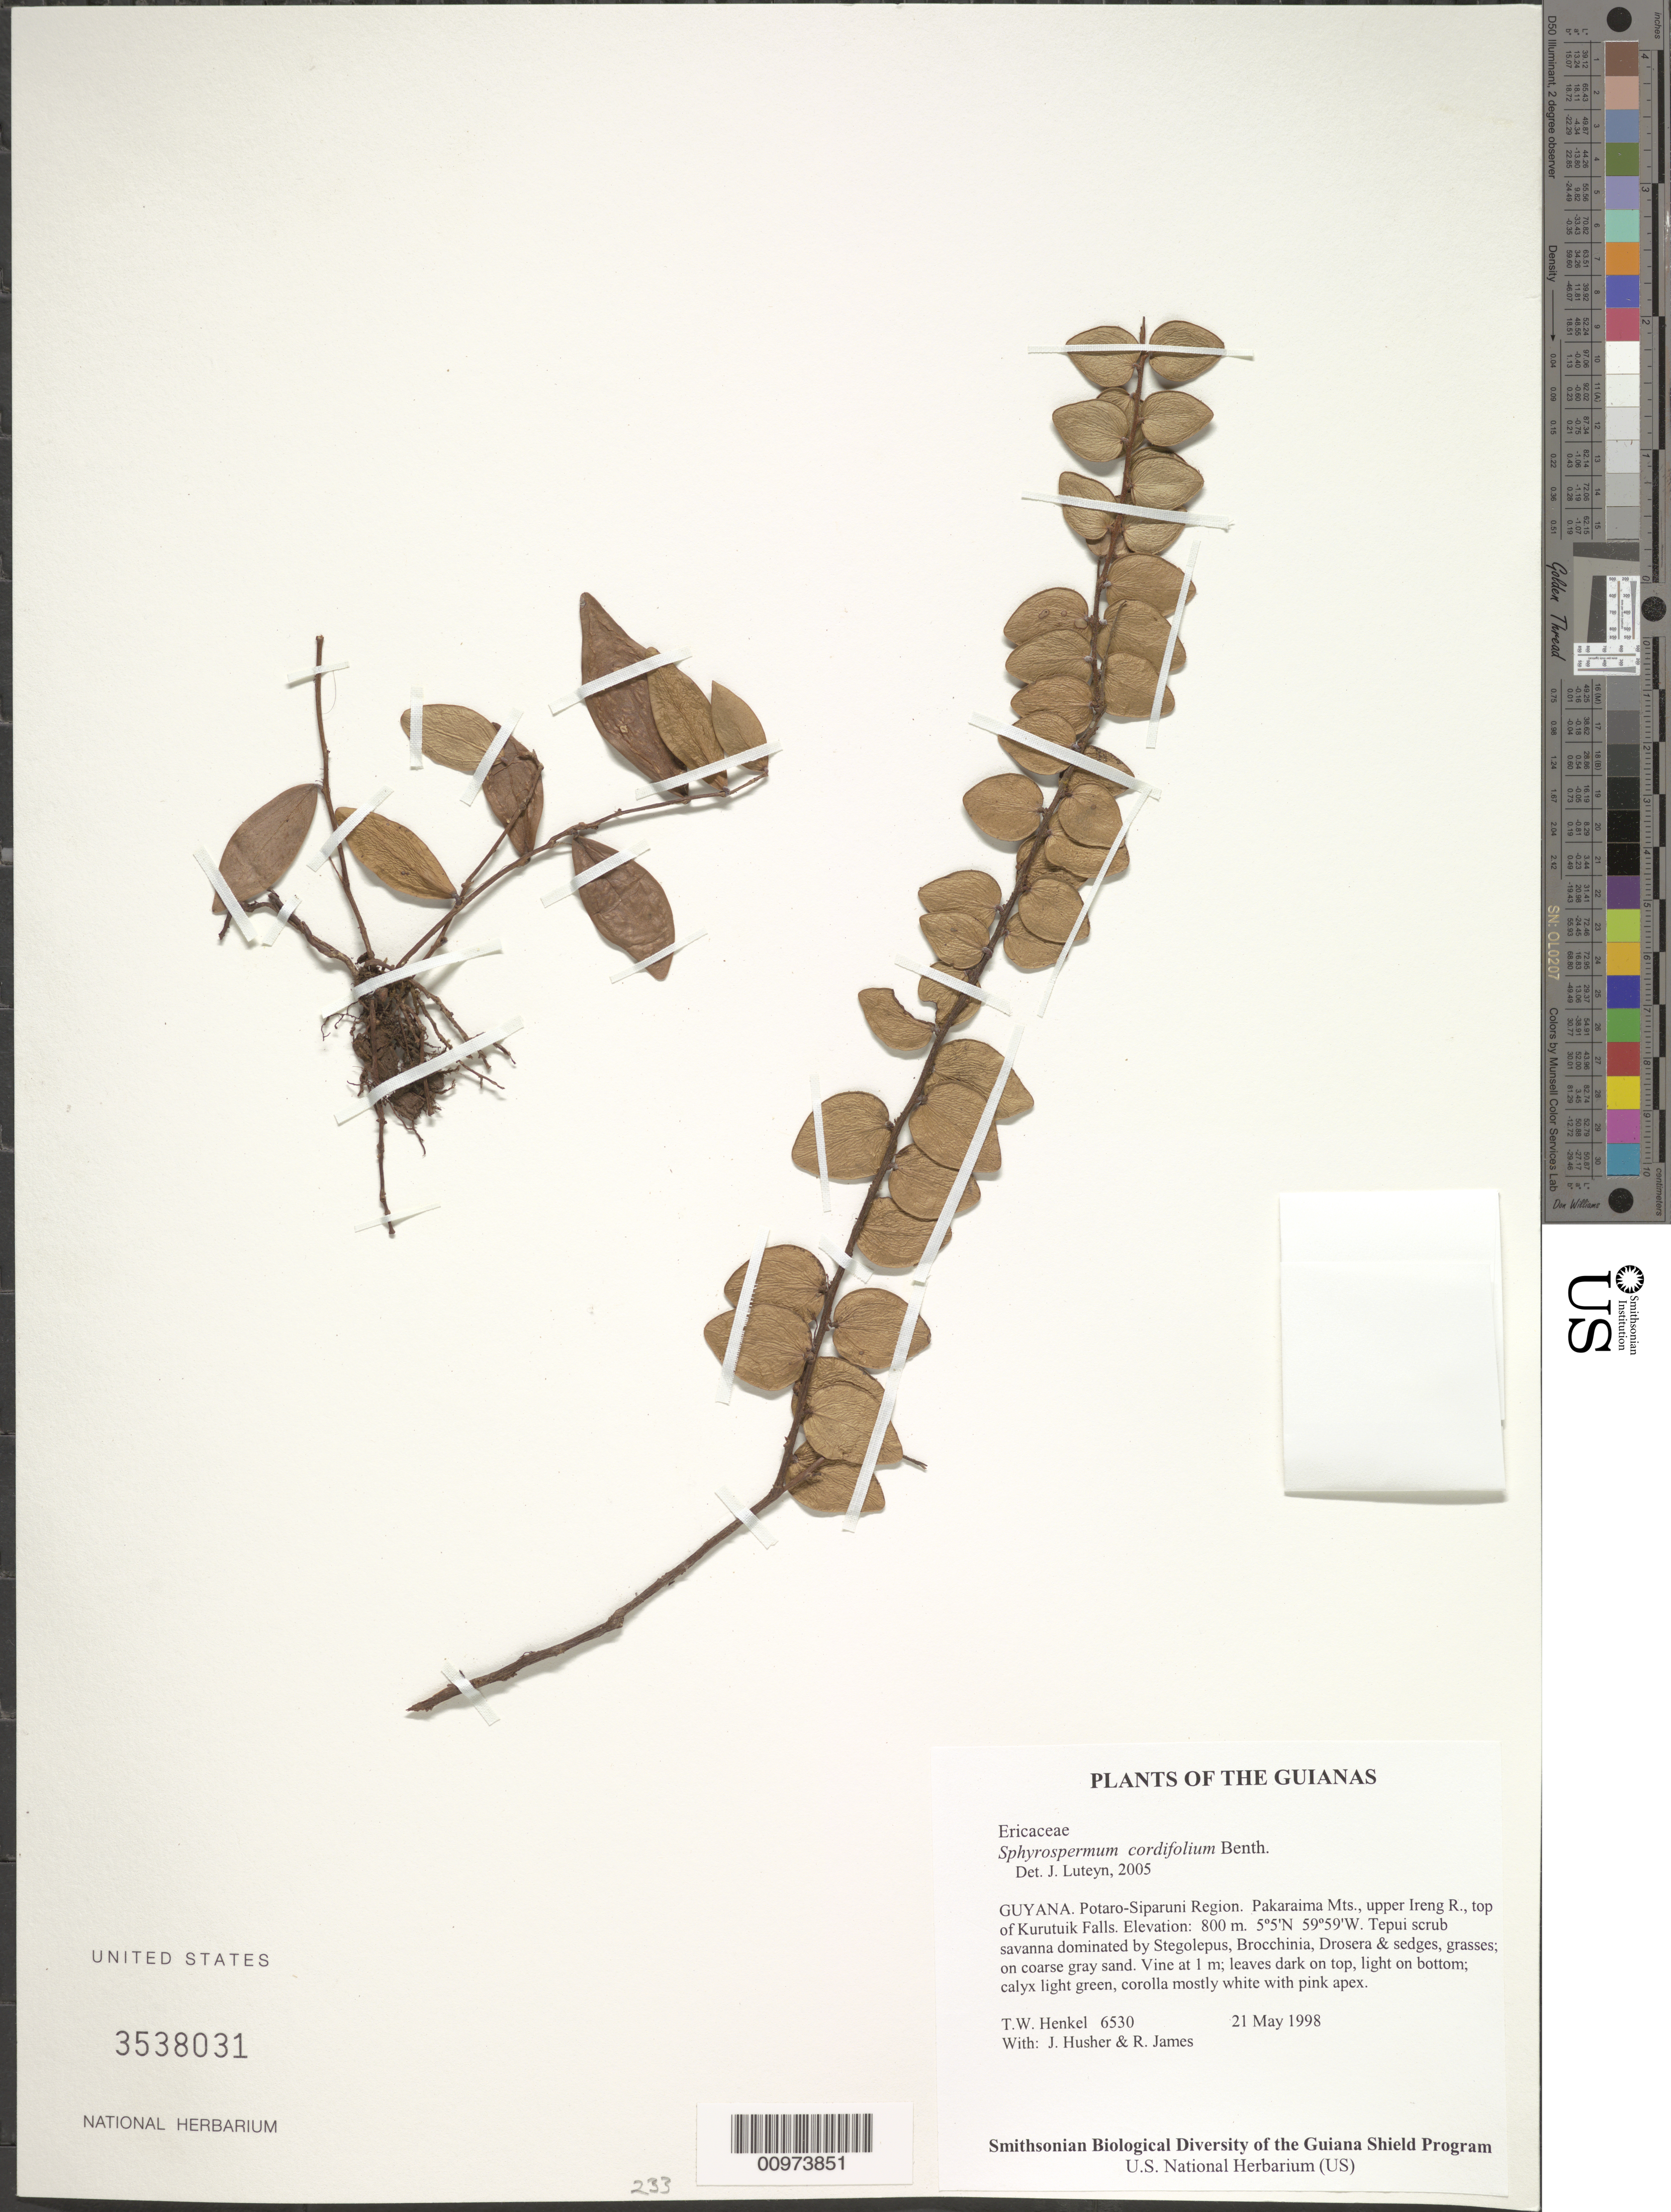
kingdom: Plantae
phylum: Tracheophyta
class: Magnoliopsida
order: Ericales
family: Ericaceae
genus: Sphyrospermum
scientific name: Sphyrospermum cordifolium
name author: Benth.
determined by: Luteyn, J. L.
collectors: T. Henkel, J. Husher & R. James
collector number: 6530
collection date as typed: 21 May 1998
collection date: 1998-05-21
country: Guyana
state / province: Potaro-Siparuni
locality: Pakaraima Mts., upper Ireng R., top of Kurutuik Falls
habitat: Tepui scrub savanna dominated by Stegolepus, Brocchinia, Drosera & sedges, grasses; on coarse gray sand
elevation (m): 800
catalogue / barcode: US 3538031